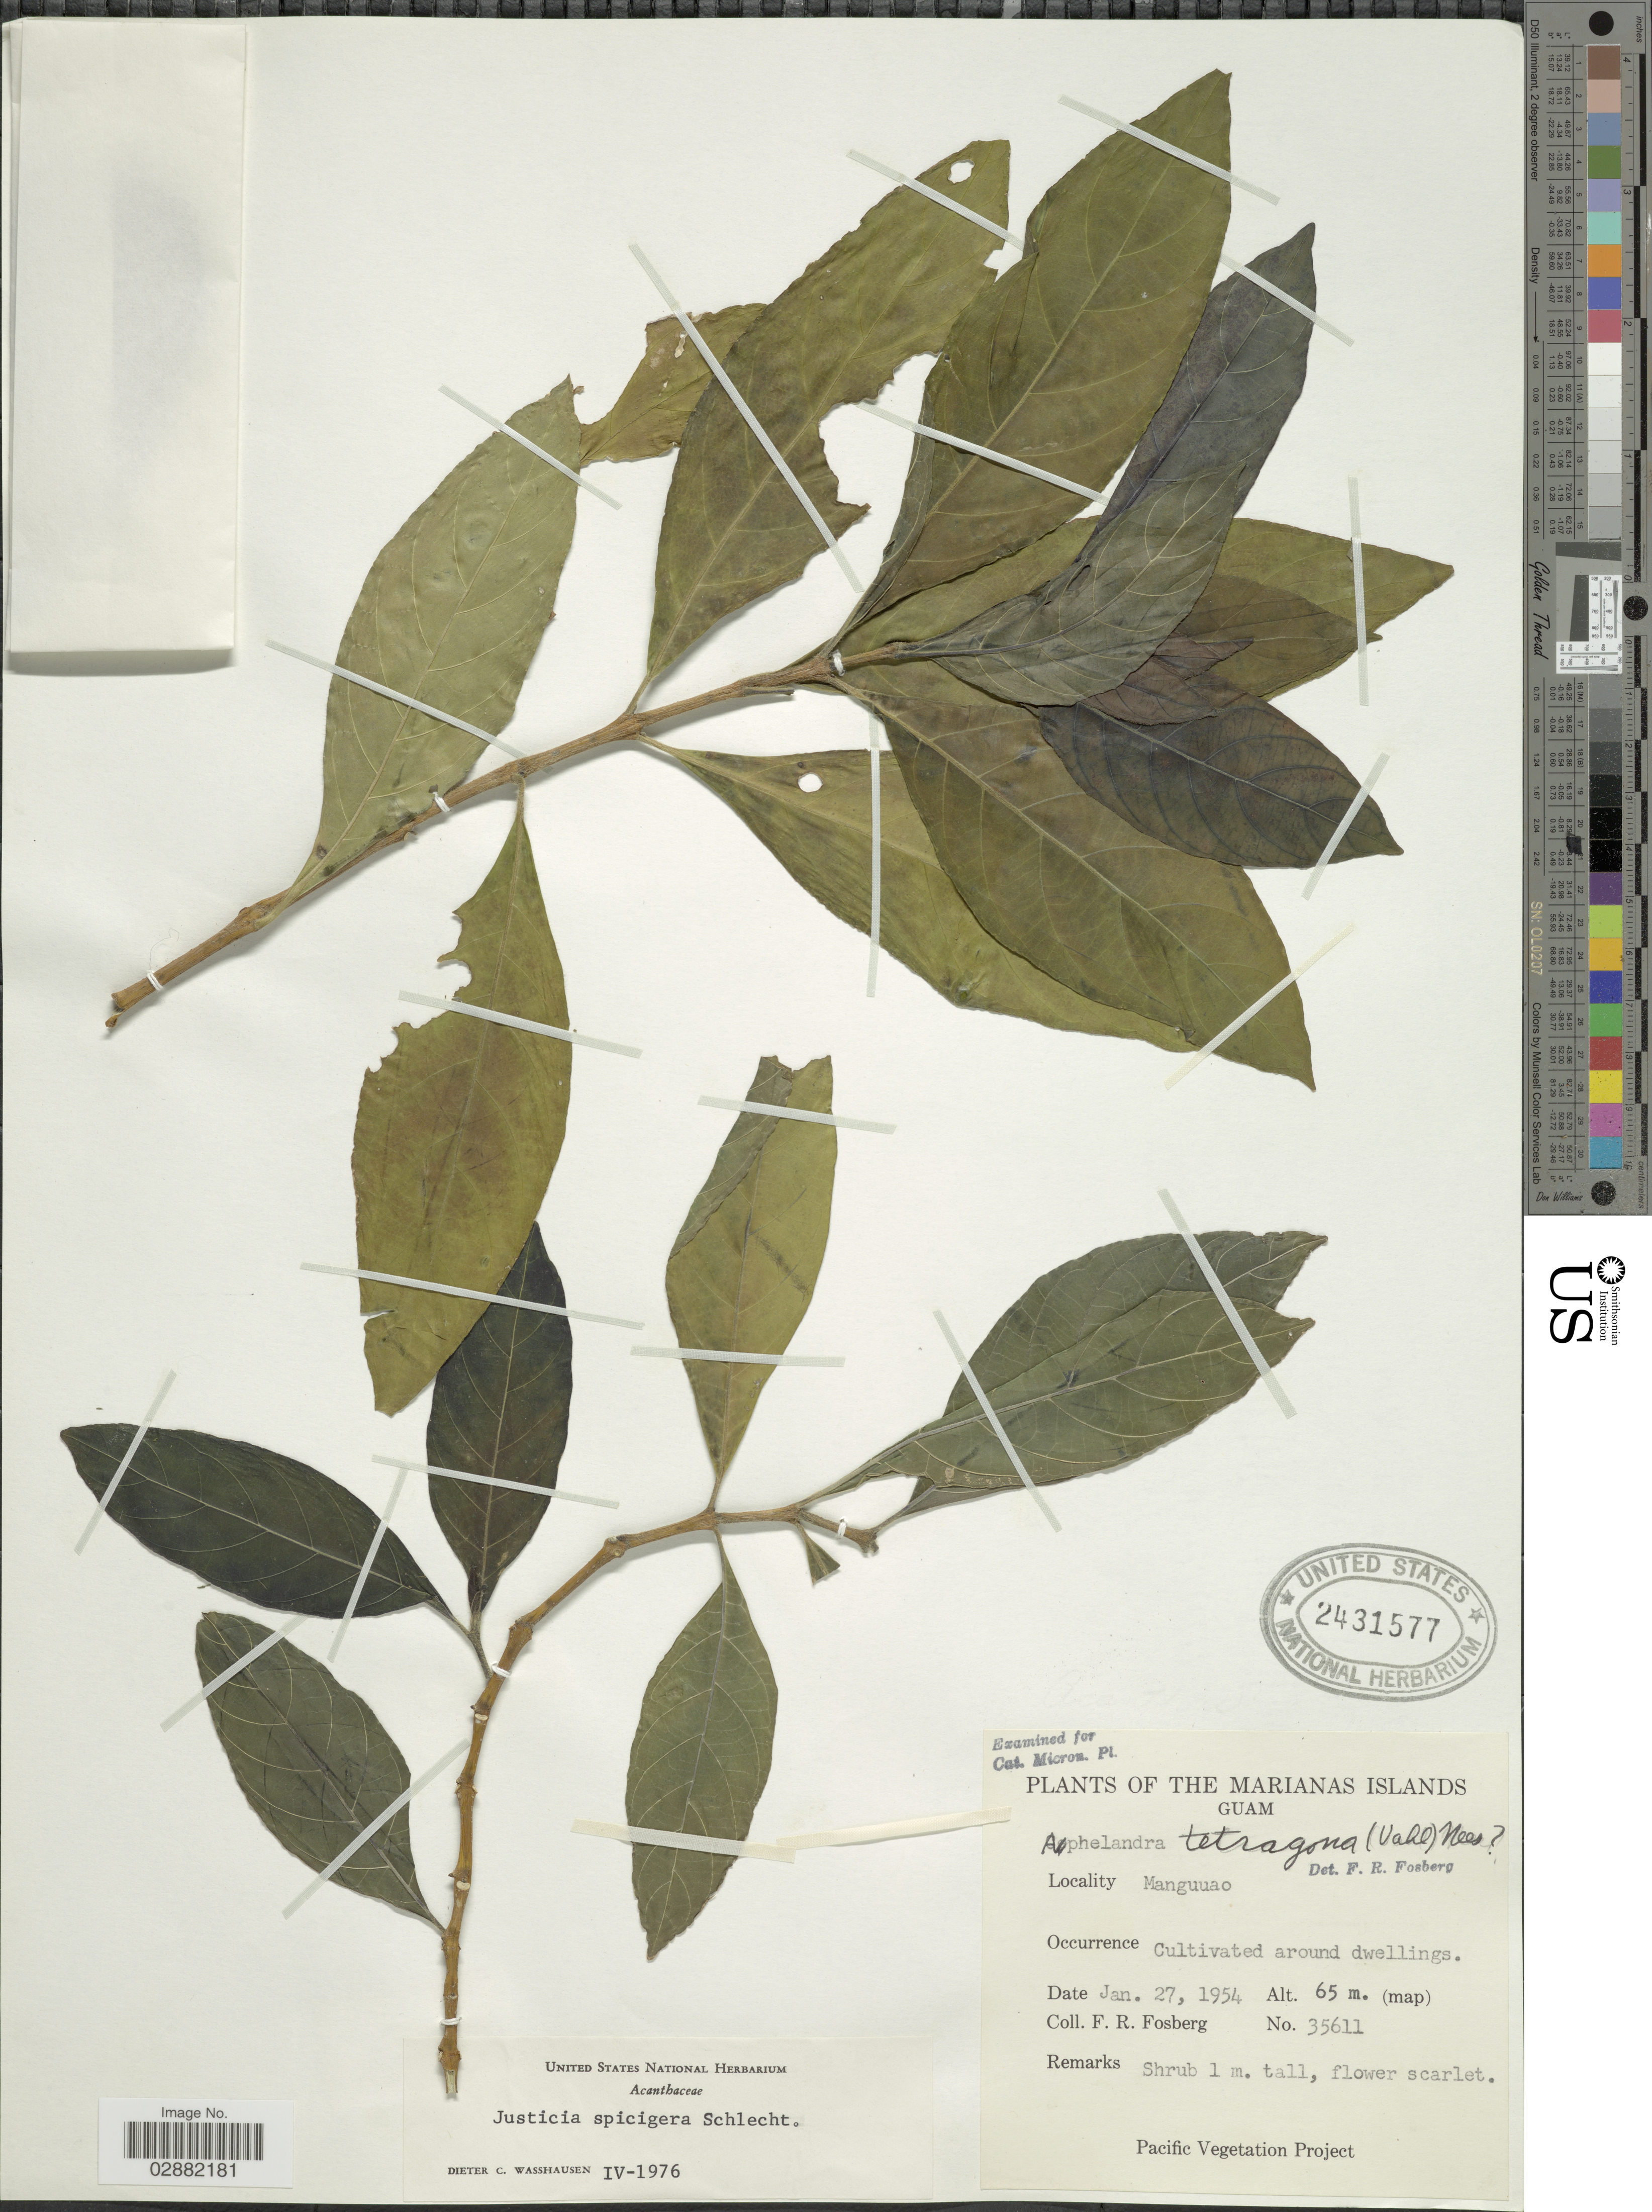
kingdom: Plantae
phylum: Tracheophyta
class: Magnoliopsida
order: Lamiales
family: Acanthaceae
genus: Justicia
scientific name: Justicia spicigera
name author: Schltdl.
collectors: F. R. Fosberg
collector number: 35611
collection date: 1954-01-27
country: Guam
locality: The Marianas Islands. Guam. Manguuao.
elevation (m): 65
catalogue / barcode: US 2431577